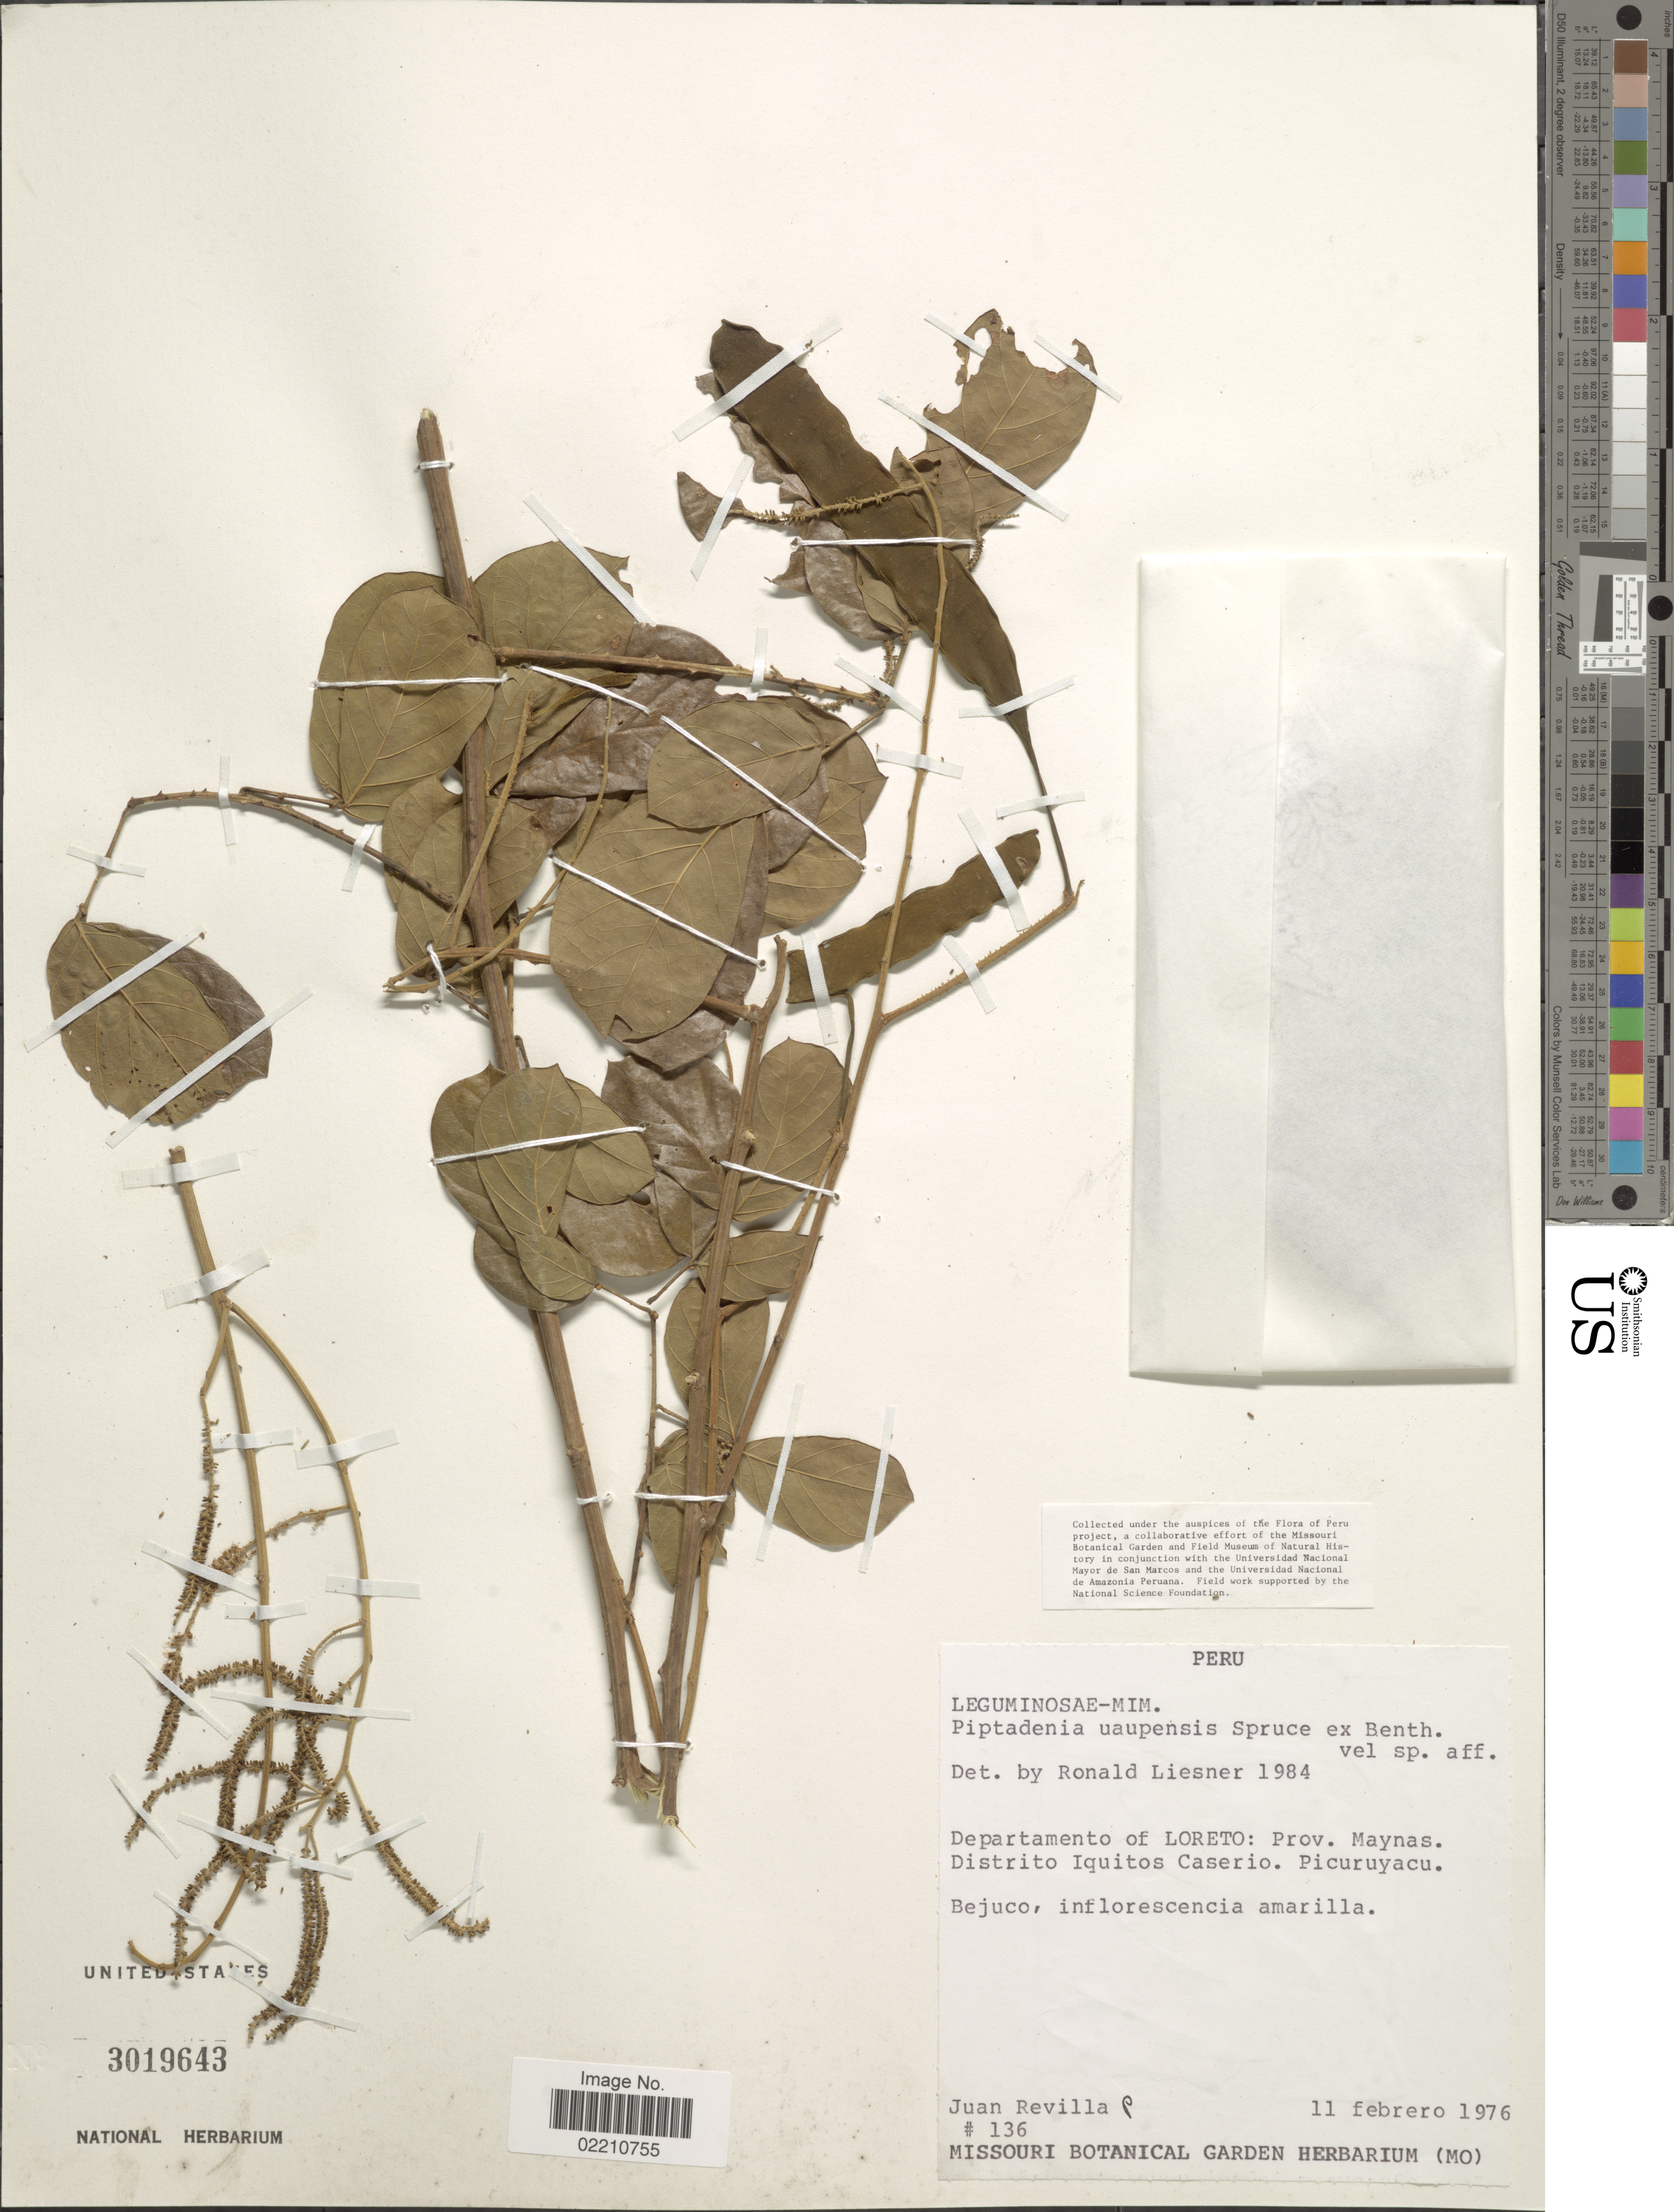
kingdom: Plantae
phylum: Tracheophyta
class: Magnoliopsida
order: Fabales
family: Fabaceae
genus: Piptadenia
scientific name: Piptadenia uaupensis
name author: Benth.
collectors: J. Revilla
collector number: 136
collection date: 1976-02-11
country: Peru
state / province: Loreto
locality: Prov. Maynas, Distrito Iquitos Caserio, Picuruyacu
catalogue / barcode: US 3019643